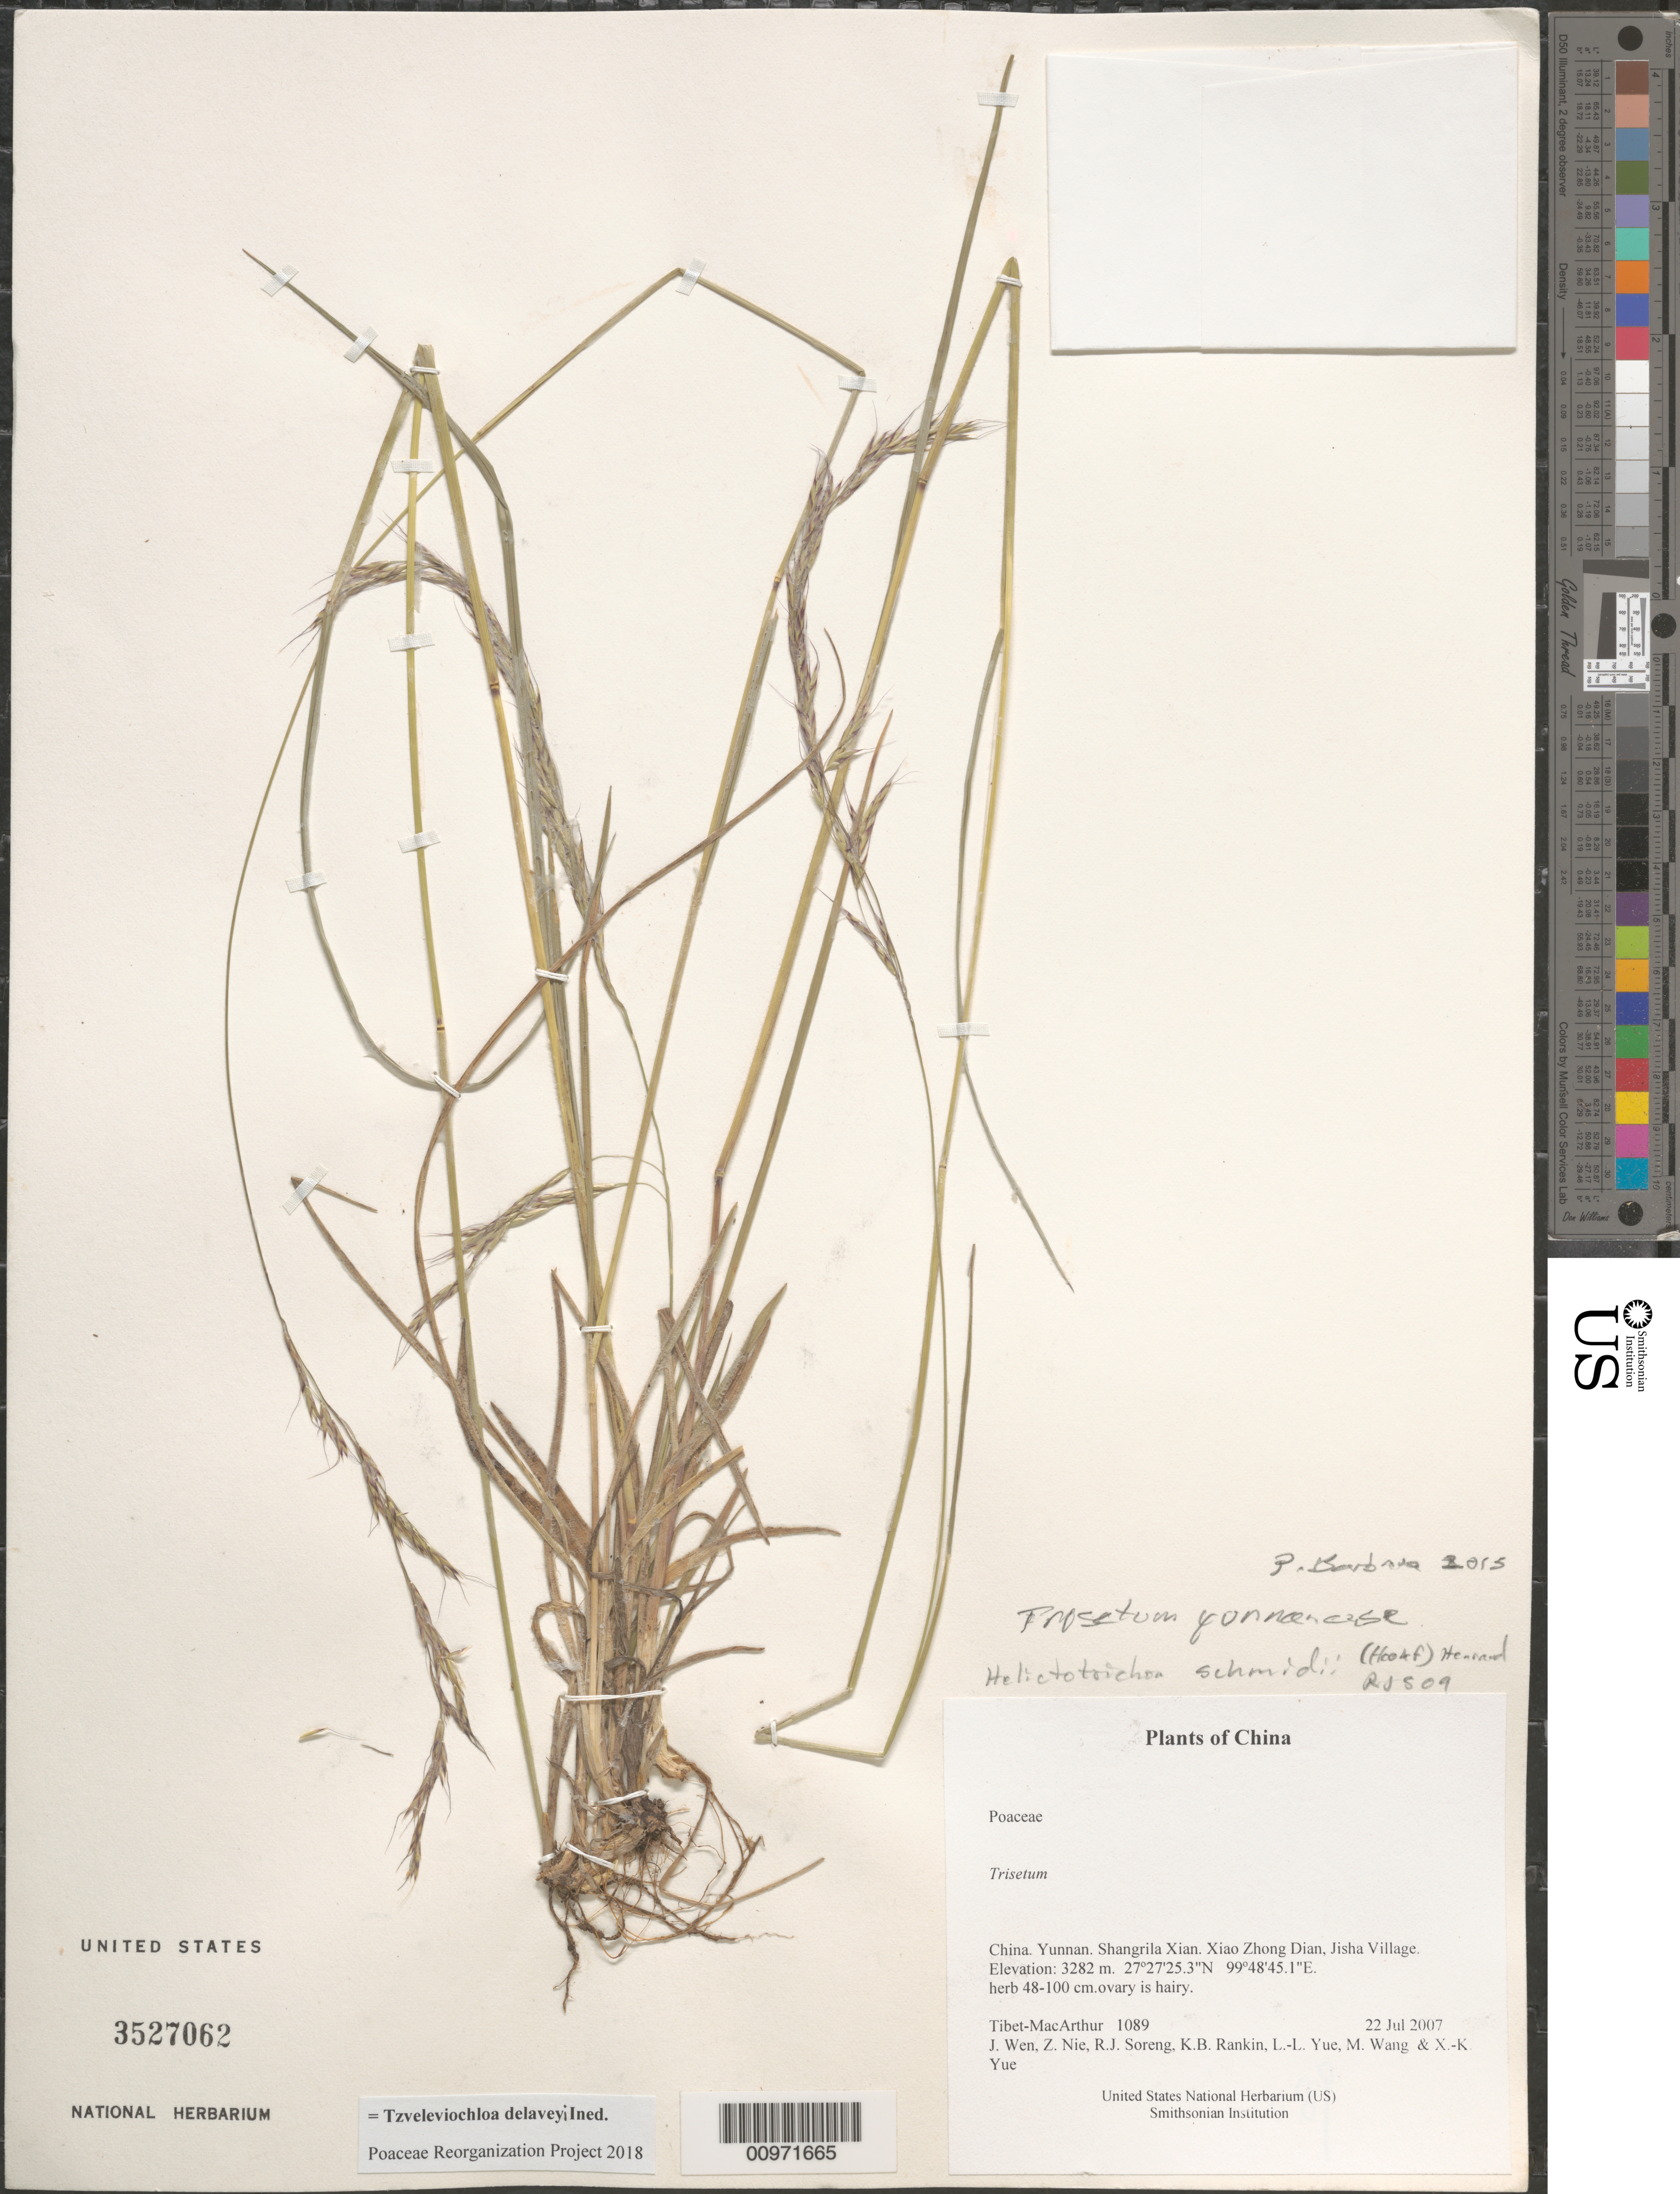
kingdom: Plantae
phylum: Tracheophyta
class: Liliopsida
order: Poales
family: Poaceae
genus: Tzveleviochloa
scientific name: Tzveleviochloa delaveyi ined.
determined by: Poaceae Reorganization Project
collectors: Tibet-MacArthur, J. Wen, Z. Nie, R. J. Soreng, K. Rankin, L. Yue, M. Wang & X. Yue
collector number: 1089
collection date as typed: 22 Jul 2007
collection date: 2007-07-22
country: China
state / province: Yunnan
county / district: Shangrila Xian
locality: Xiao Zhong Dian, Jisha Village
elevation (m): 3282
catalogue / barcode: US 3527062